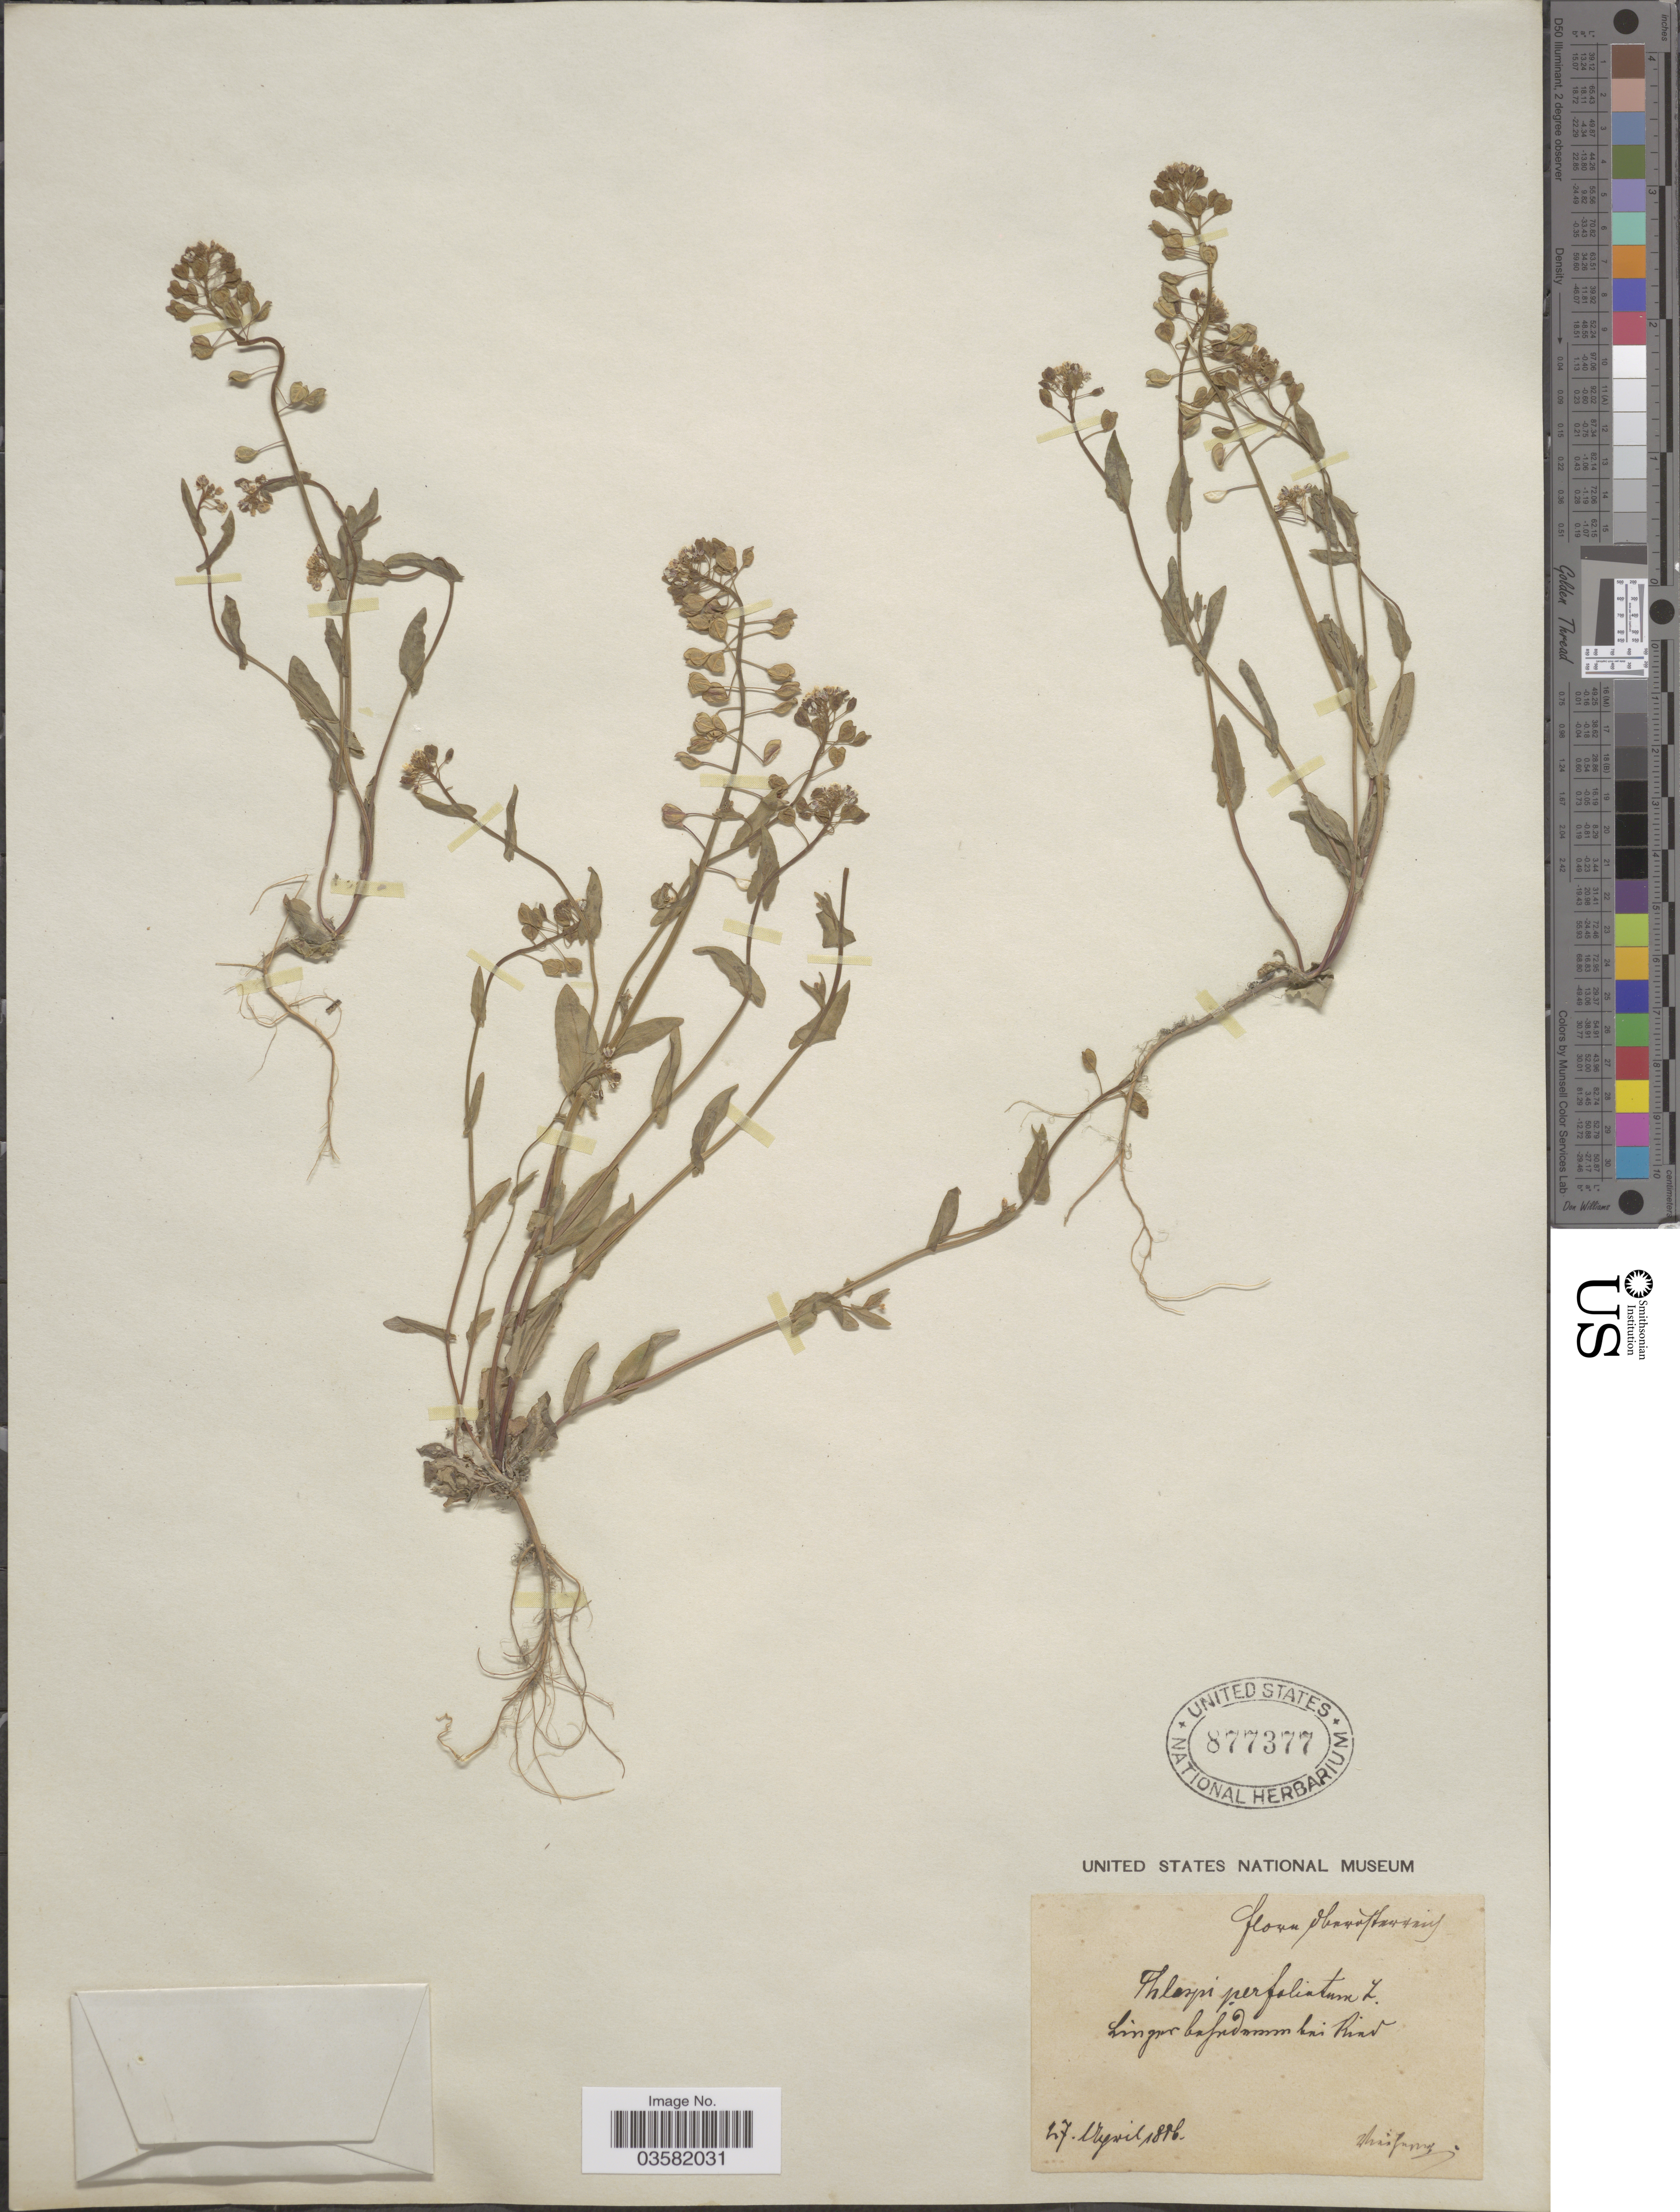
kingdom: Plantae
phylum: Tracheophyta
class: Magnoliopsida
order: Brassicales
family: Brassicaceae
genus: Thlaspi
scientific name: Thlaspi perfoliatum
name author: L.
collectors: F. Vierhapper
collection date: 1886-04-27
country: Austria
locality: Flora Oberösterreich, Linzerbahndamm bei Ried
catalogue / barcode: US 877377